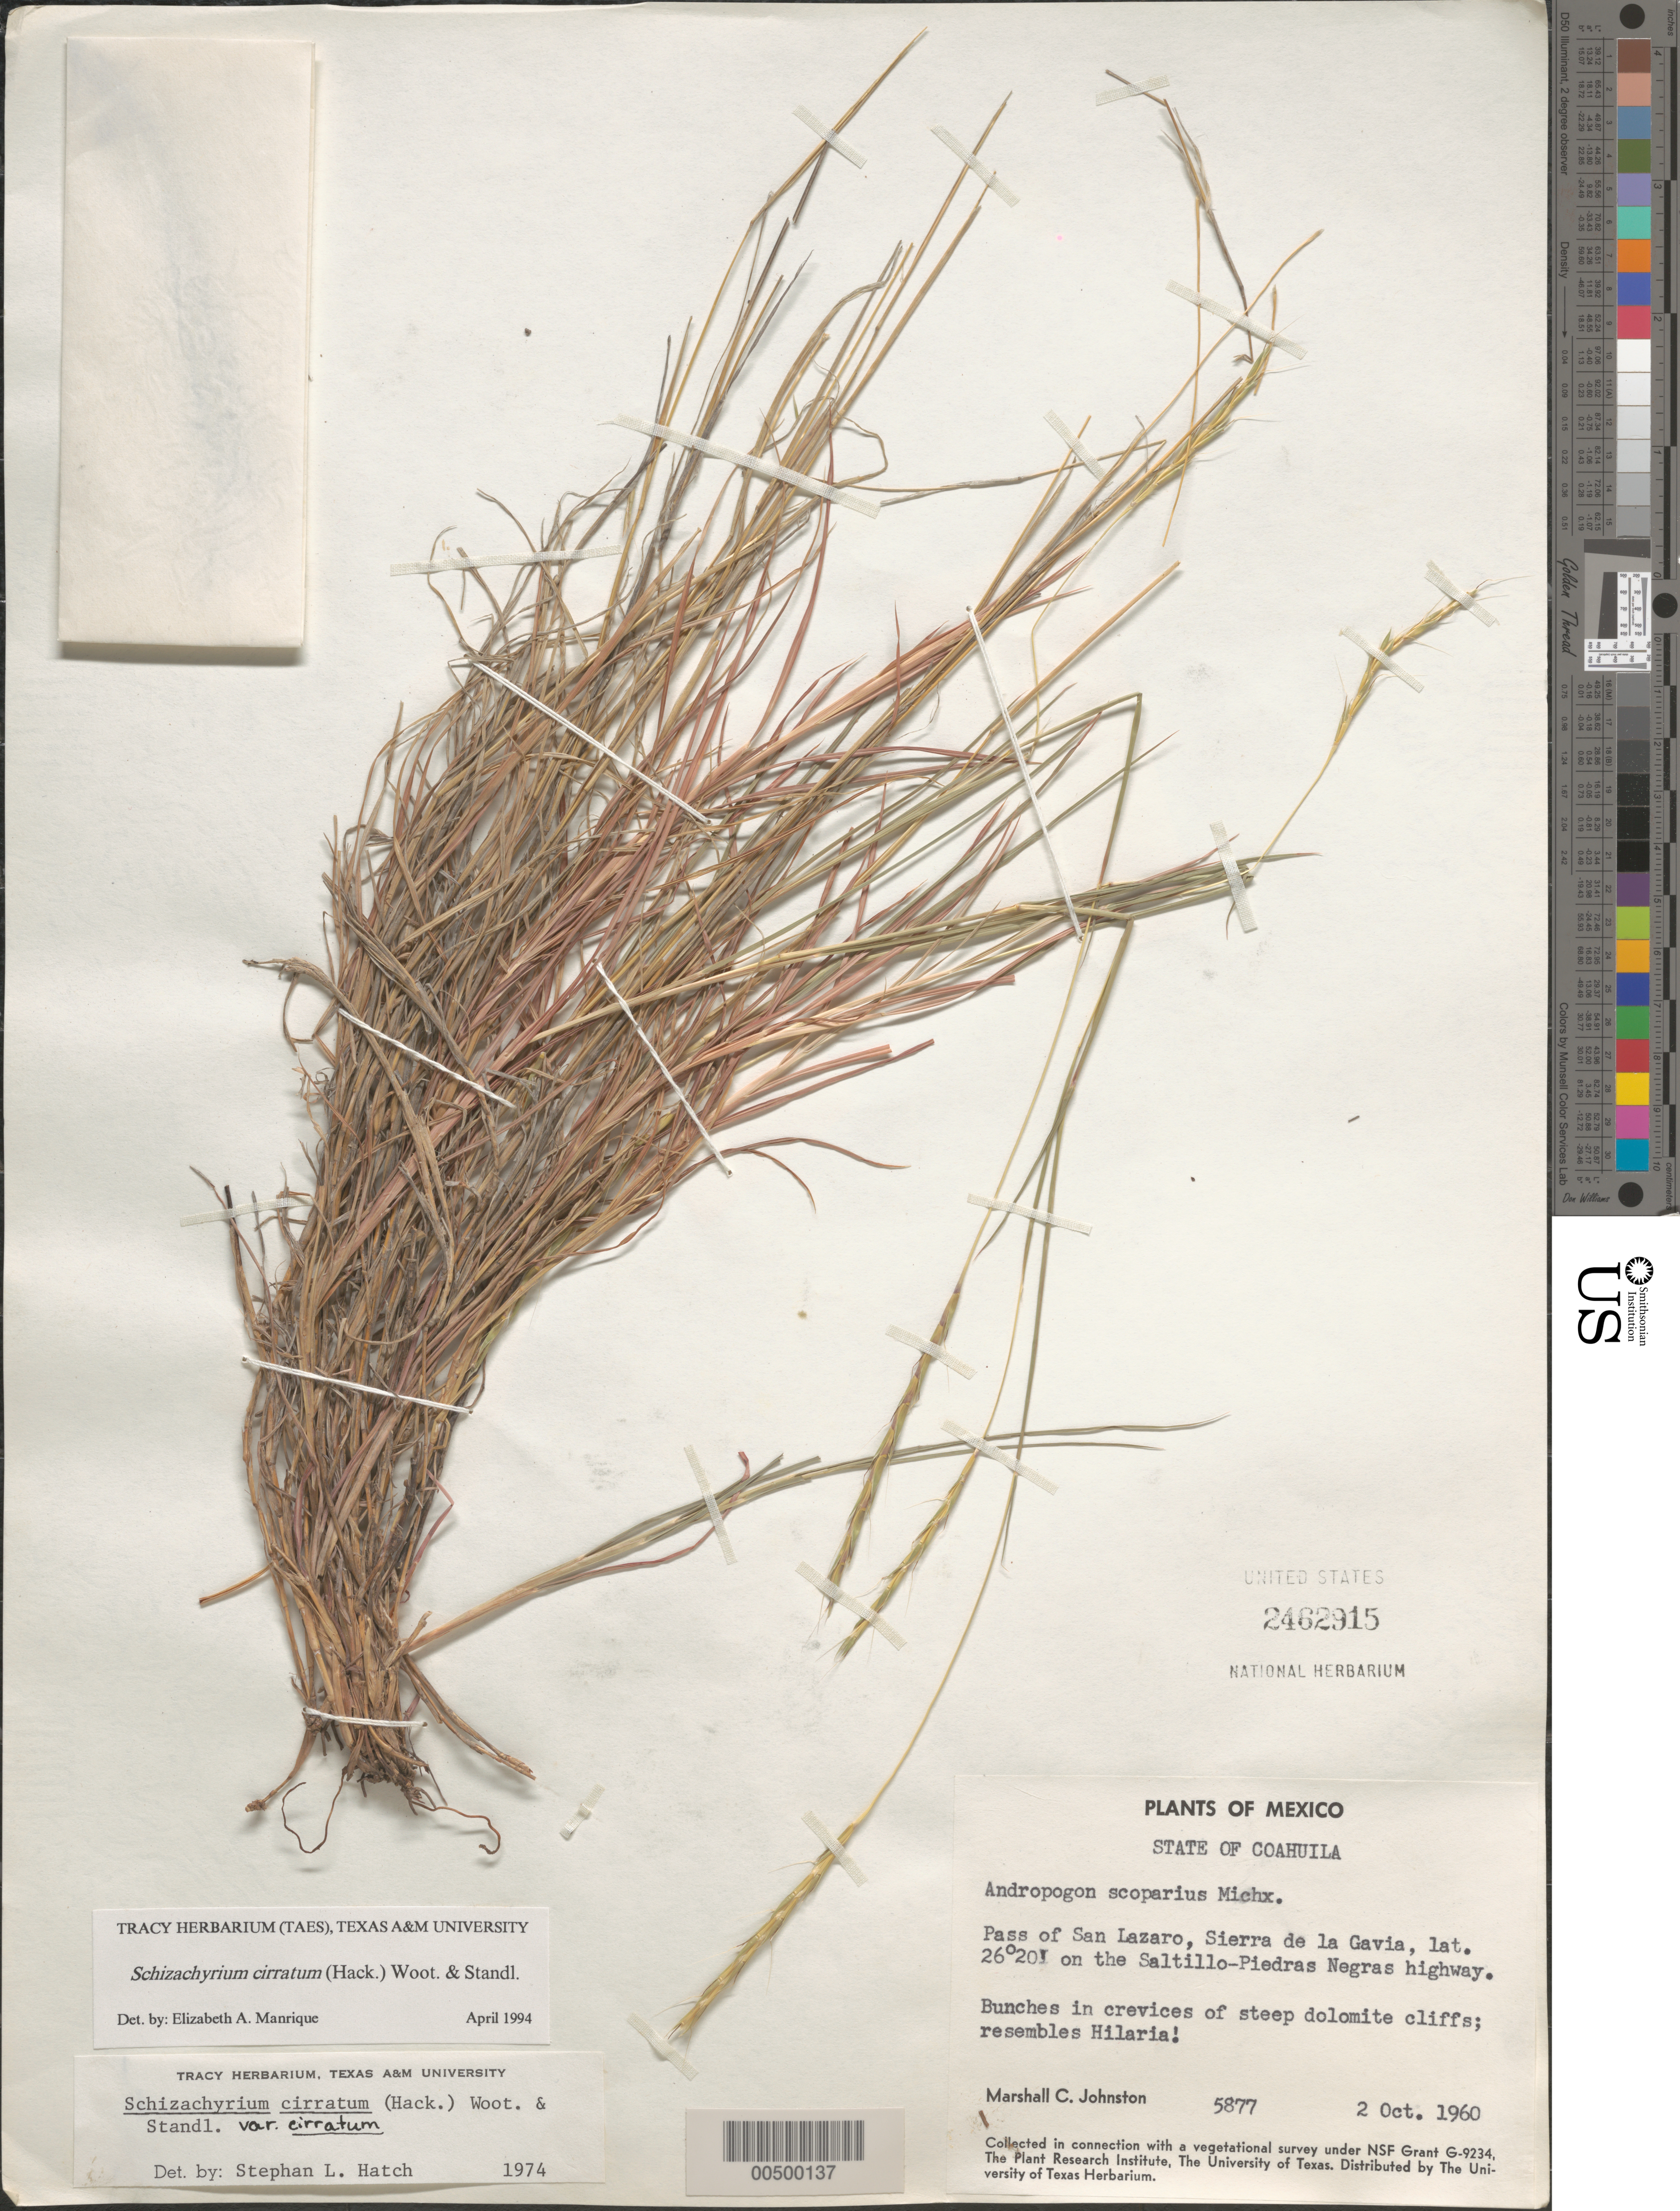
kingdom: Plantae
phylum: Tracheophyta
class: Liliopsida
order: Poales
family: Poaceae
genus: Schizachyrium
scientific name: Schizachyrium cirratum var. cirratum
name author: (Hack.) Wooton & Standl.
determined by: Manrique, E. A.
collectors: M. Johnston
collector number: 5877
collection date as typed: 2 Oct 1960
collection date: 1960-10-02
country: Mexico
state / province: Coahuila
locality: Pass of San Lazaro, Sierra de la Gavia, on the Saltillo-Piedras Negras Hwy (lat/long recorded as: lat=26:20:0:N long=:::W)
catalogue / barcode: US 2462915